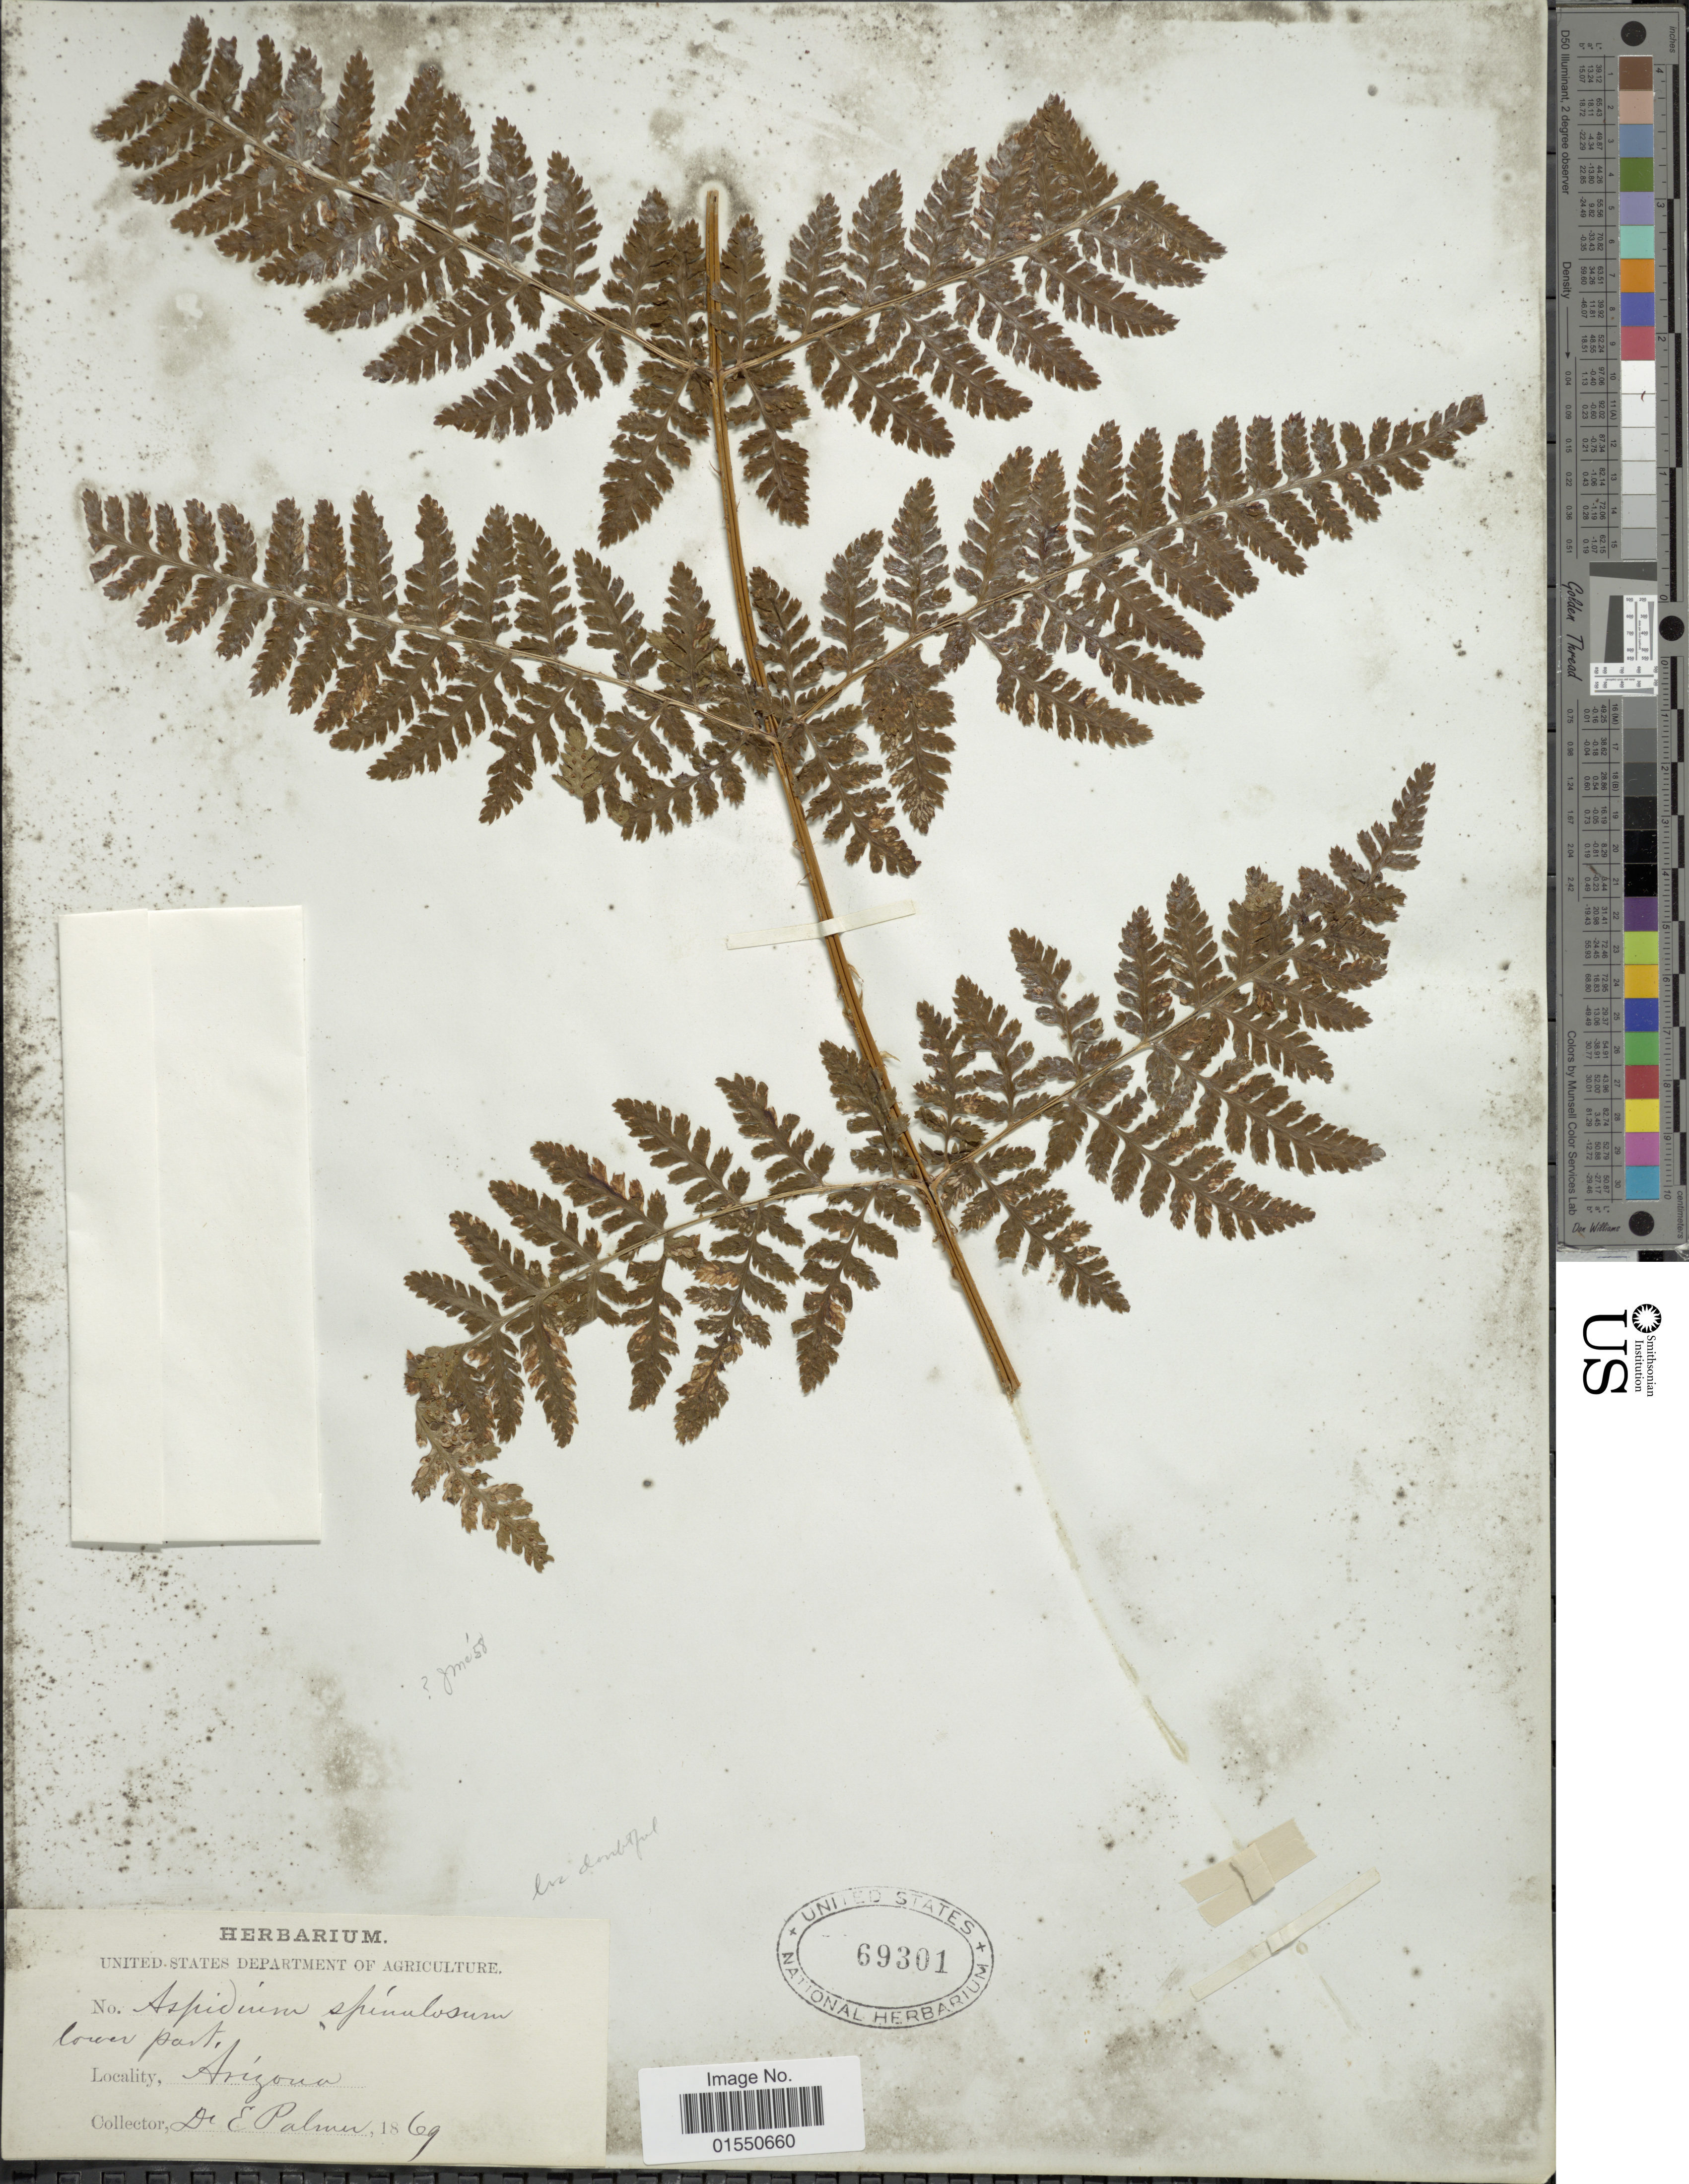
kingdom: Plantae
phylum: Tracheophyta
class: Polypodiopsida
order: Polypodiales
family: Dryopteridaceae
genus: Dryopteris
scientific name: Dryopteris expansa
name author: (C. Presl) Fraser-Jenk. & Jermy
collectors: E. Palmer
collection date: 1869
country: United States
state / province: Arizona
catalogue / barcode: US 69301